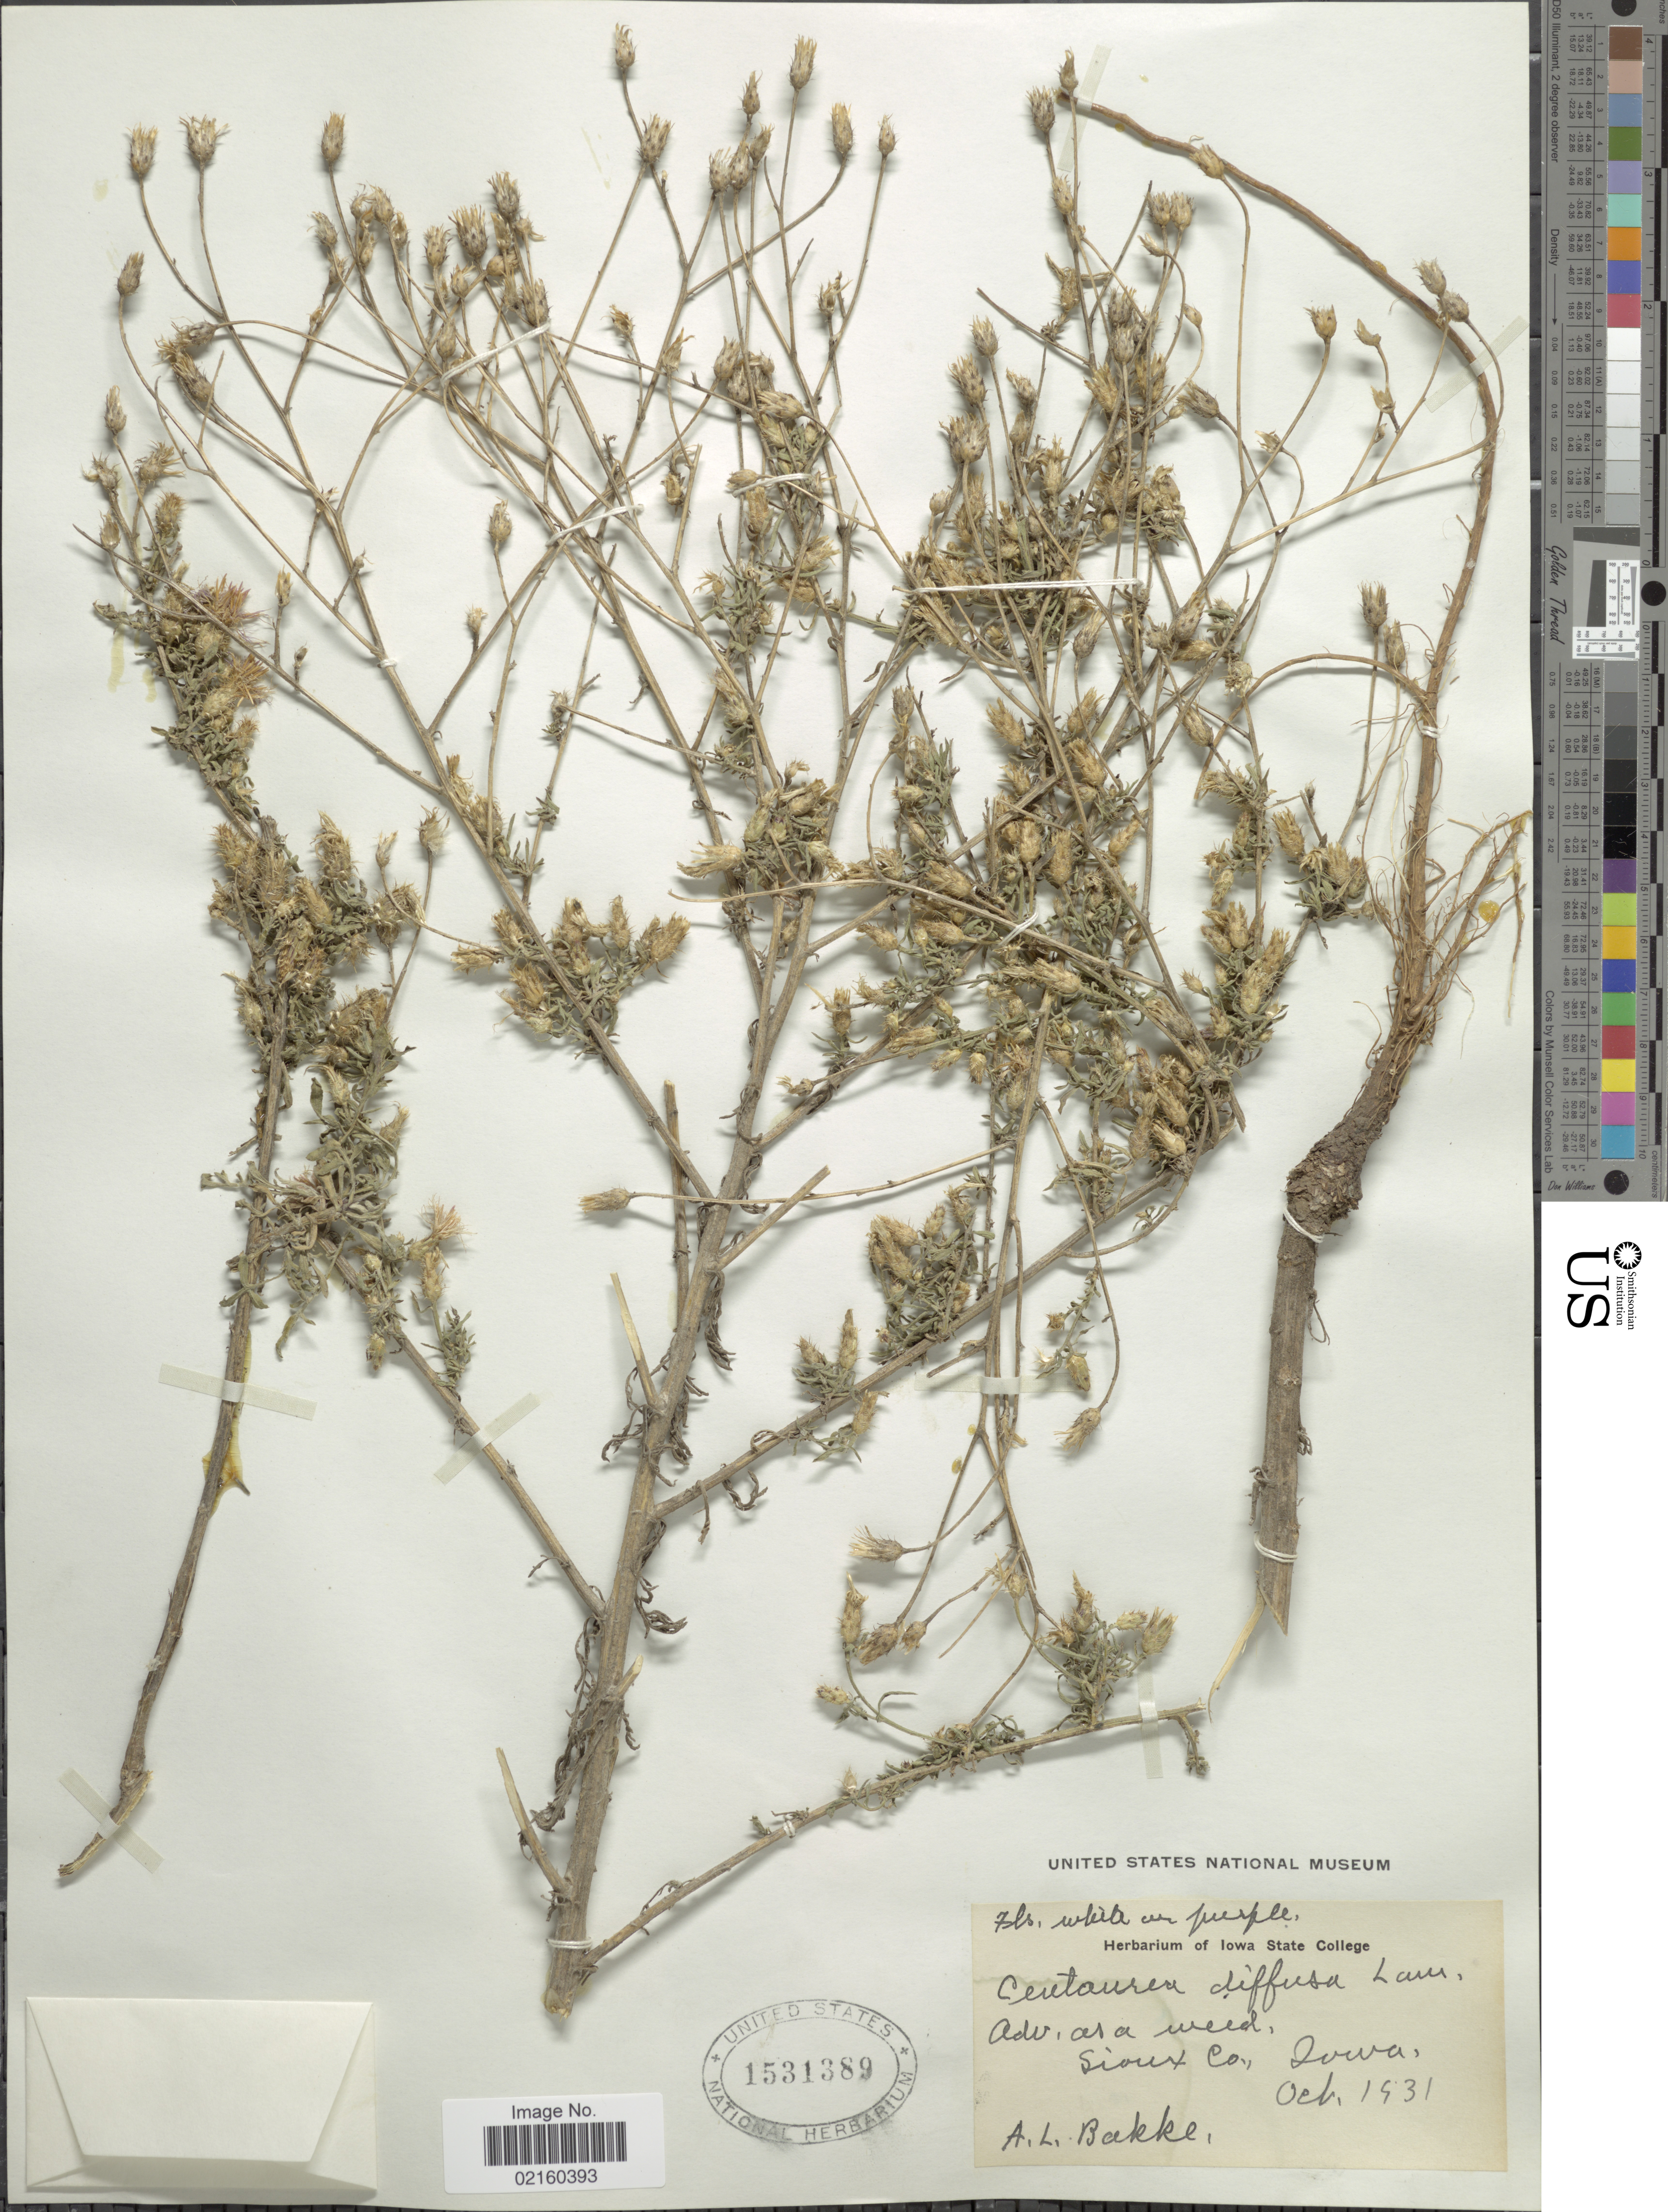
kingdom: Plantae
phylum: Tracheophyta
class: Magnoliopsida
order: Asterales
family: Asteraceae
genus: Centaurea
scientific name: Centaurea diffusa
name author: Lam.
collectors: A. Bakke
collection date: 1931-10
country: United States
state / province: Iowa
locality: Sioux Co.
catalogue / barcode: US 1531389